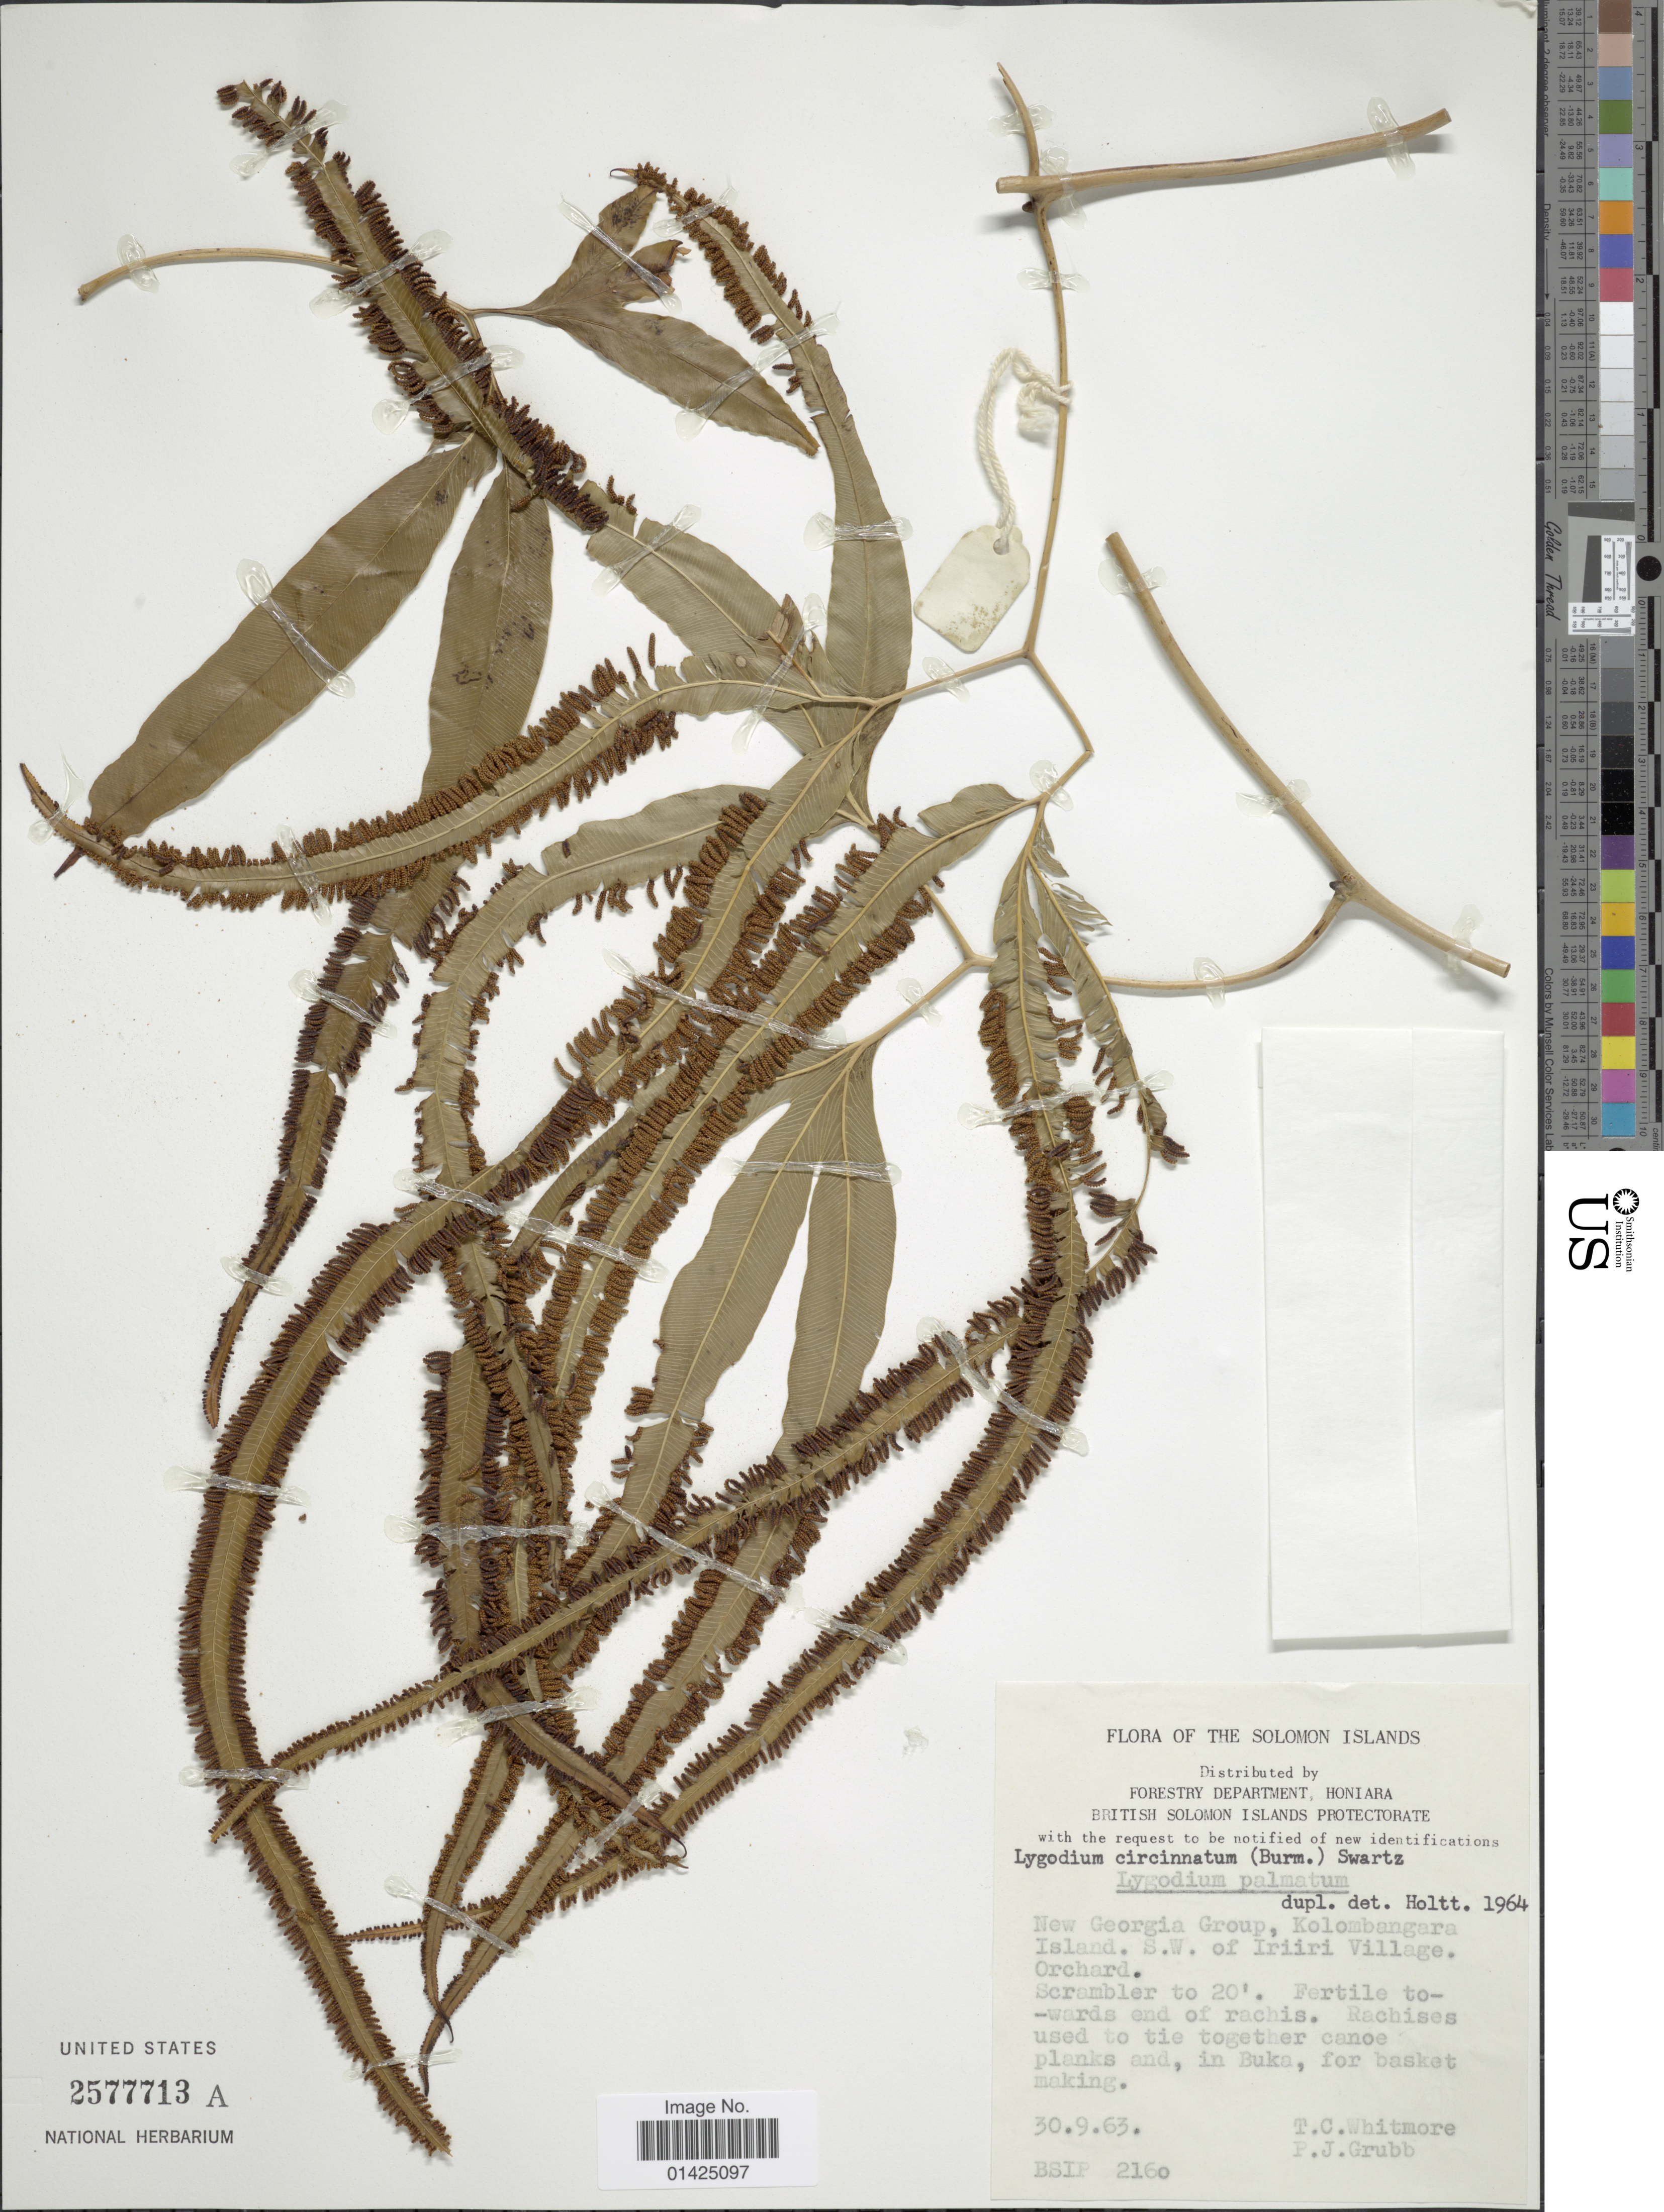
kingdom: Plantae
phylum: Tracheophyta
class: Polypodiopsida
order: Schizaeales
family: Lygodiaceae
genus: Lygodium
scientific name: Lygodium circinnatum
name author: (Burm. f.) Sw.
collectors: T. C. Whitmore & P. J. Grubb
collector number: BSIP 2160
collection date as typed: Transcribed d/m/y: 30/6/63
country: Solomon Islands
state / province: Solomon Islands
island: Kolombangara [Nduke]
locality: New Georgia Group, Kolombangara Island, S.W. of Iriiri Village, Irchard.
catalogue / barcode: US 2577713A